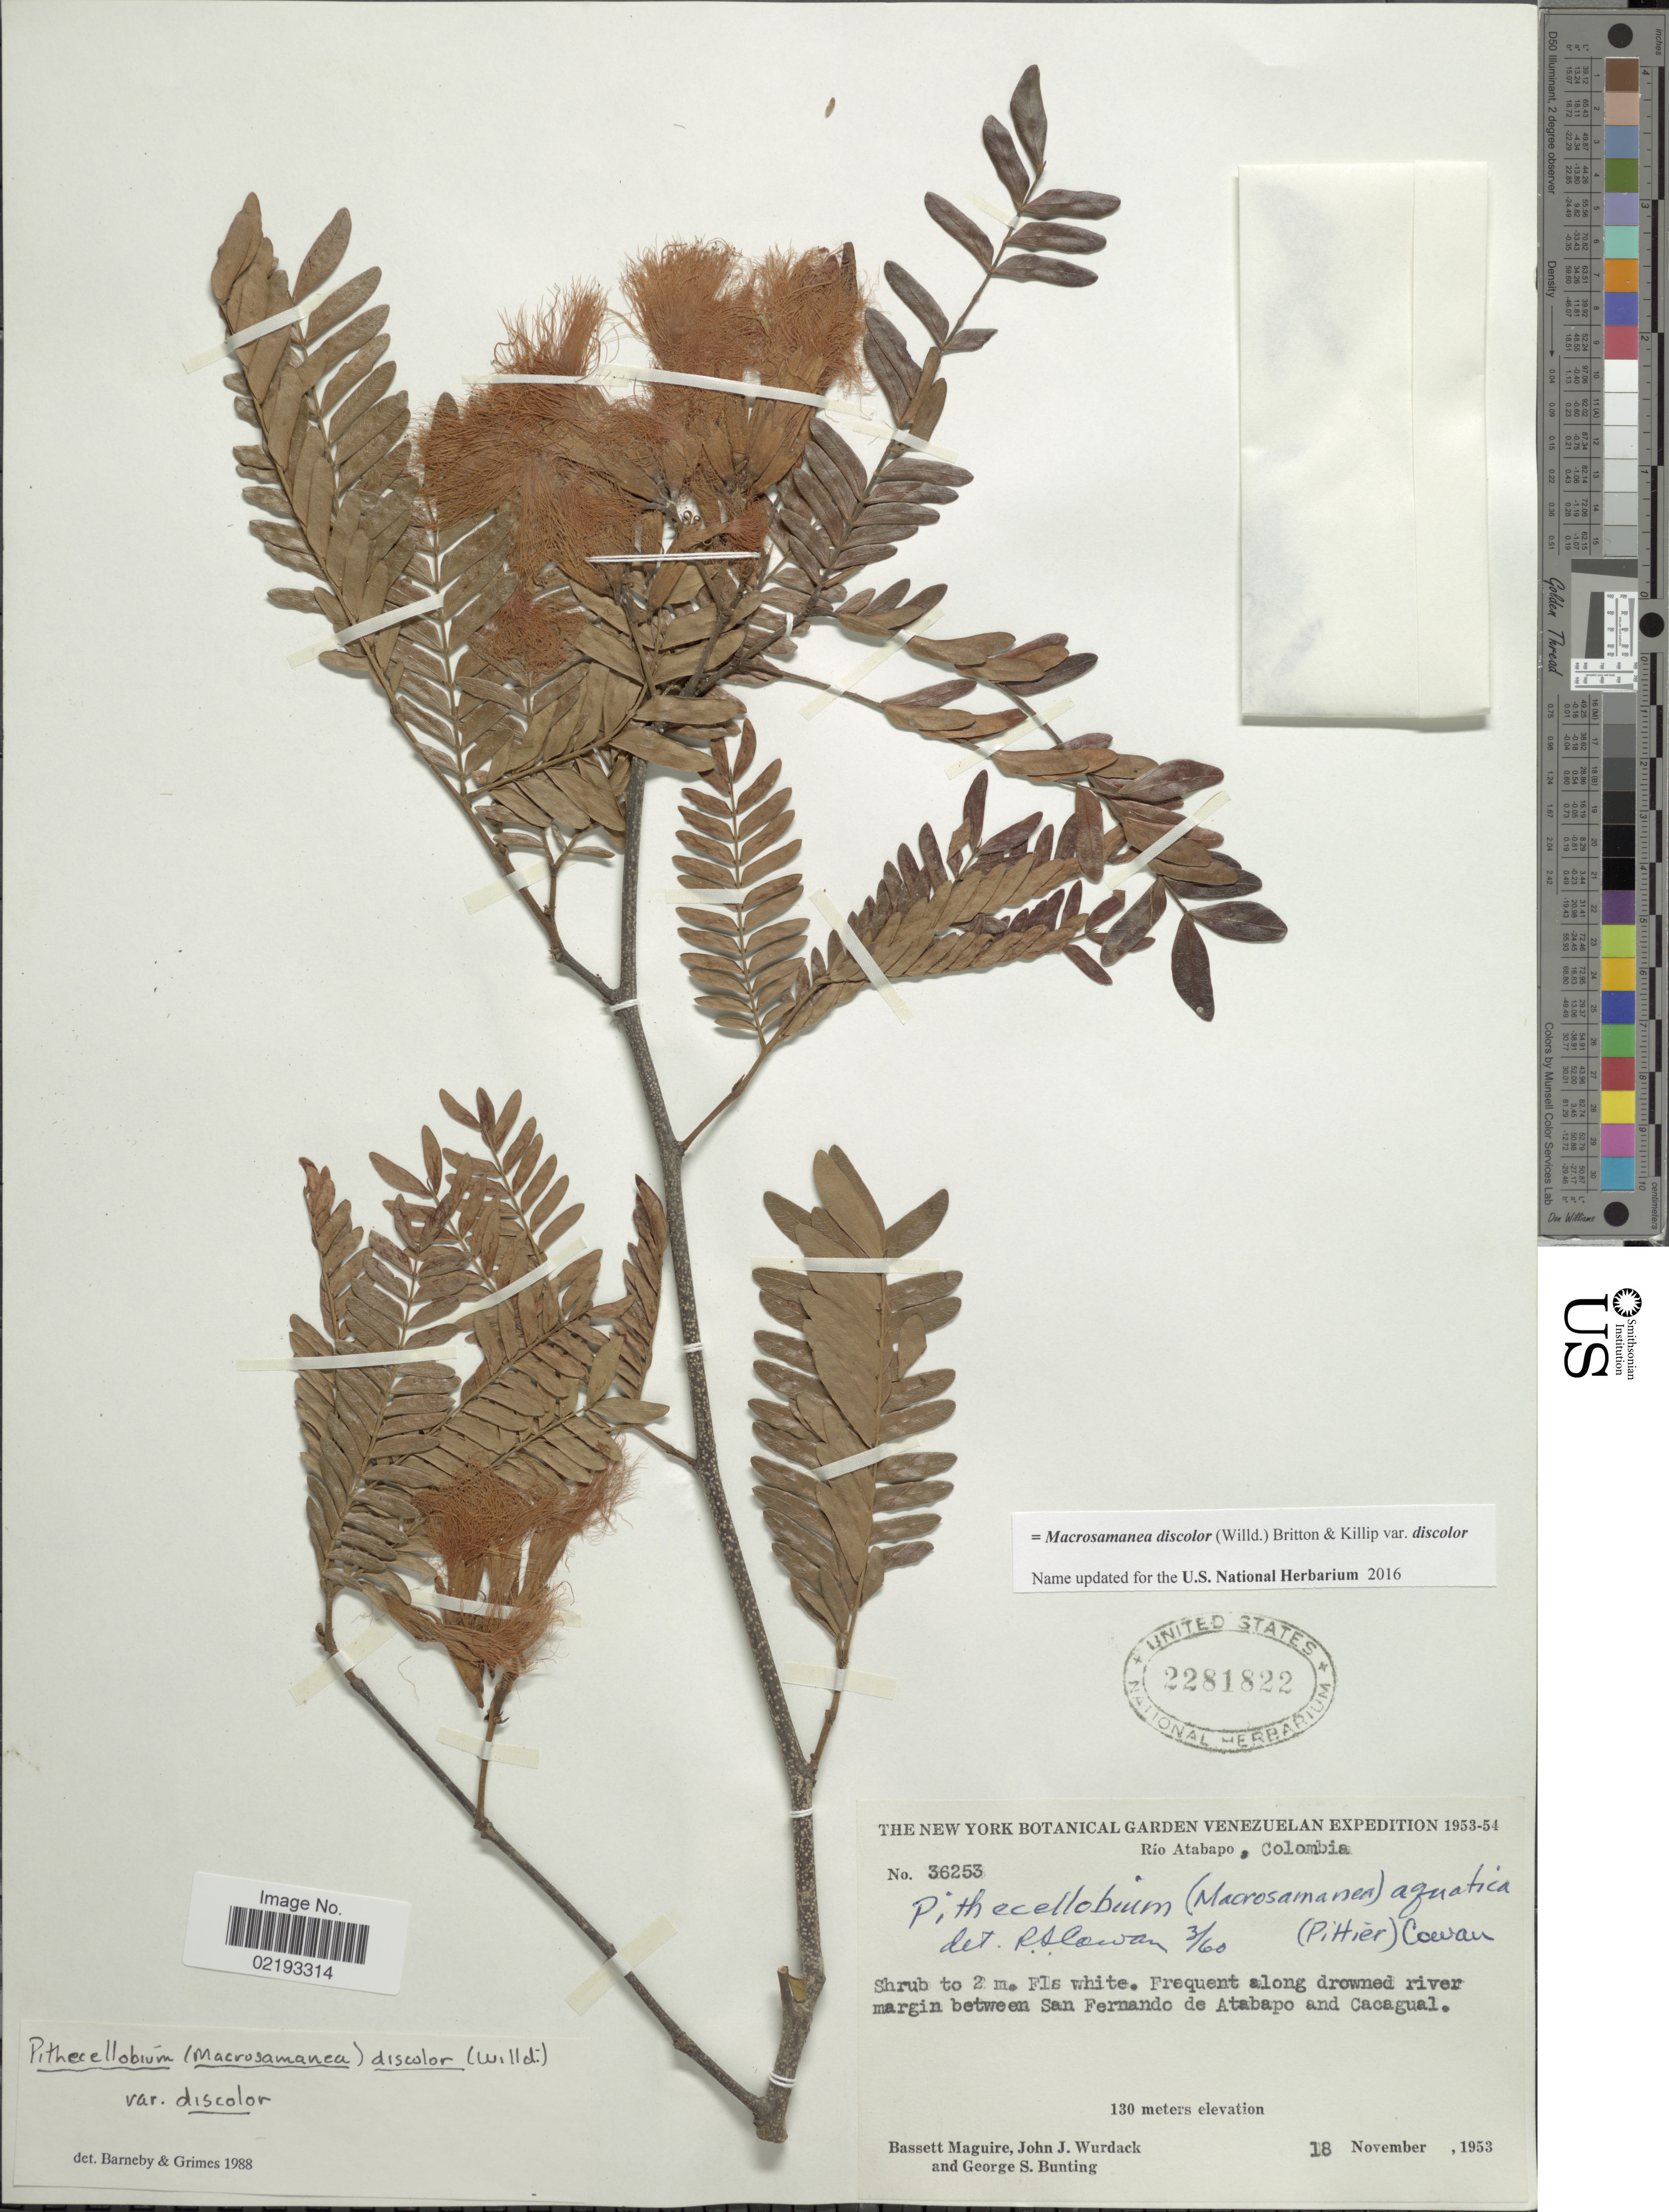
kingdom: Plantae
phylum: Tracheophyta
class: Magnoliopsida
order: Fabales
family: Fabaceae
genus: Macrosamanea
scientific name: Macrosamanea discolor var. discolor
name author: (Willd.) Britton & Killip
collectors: B. Maguire, J. J. Wurdack & G. S. Bunting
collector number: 36253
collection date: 1953-11-18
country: Colombia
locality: Río Atabapo, Frequent along drowned river margim between San Fernando de Atabapo and Cacagual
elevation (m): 130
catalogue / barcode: US 2281822